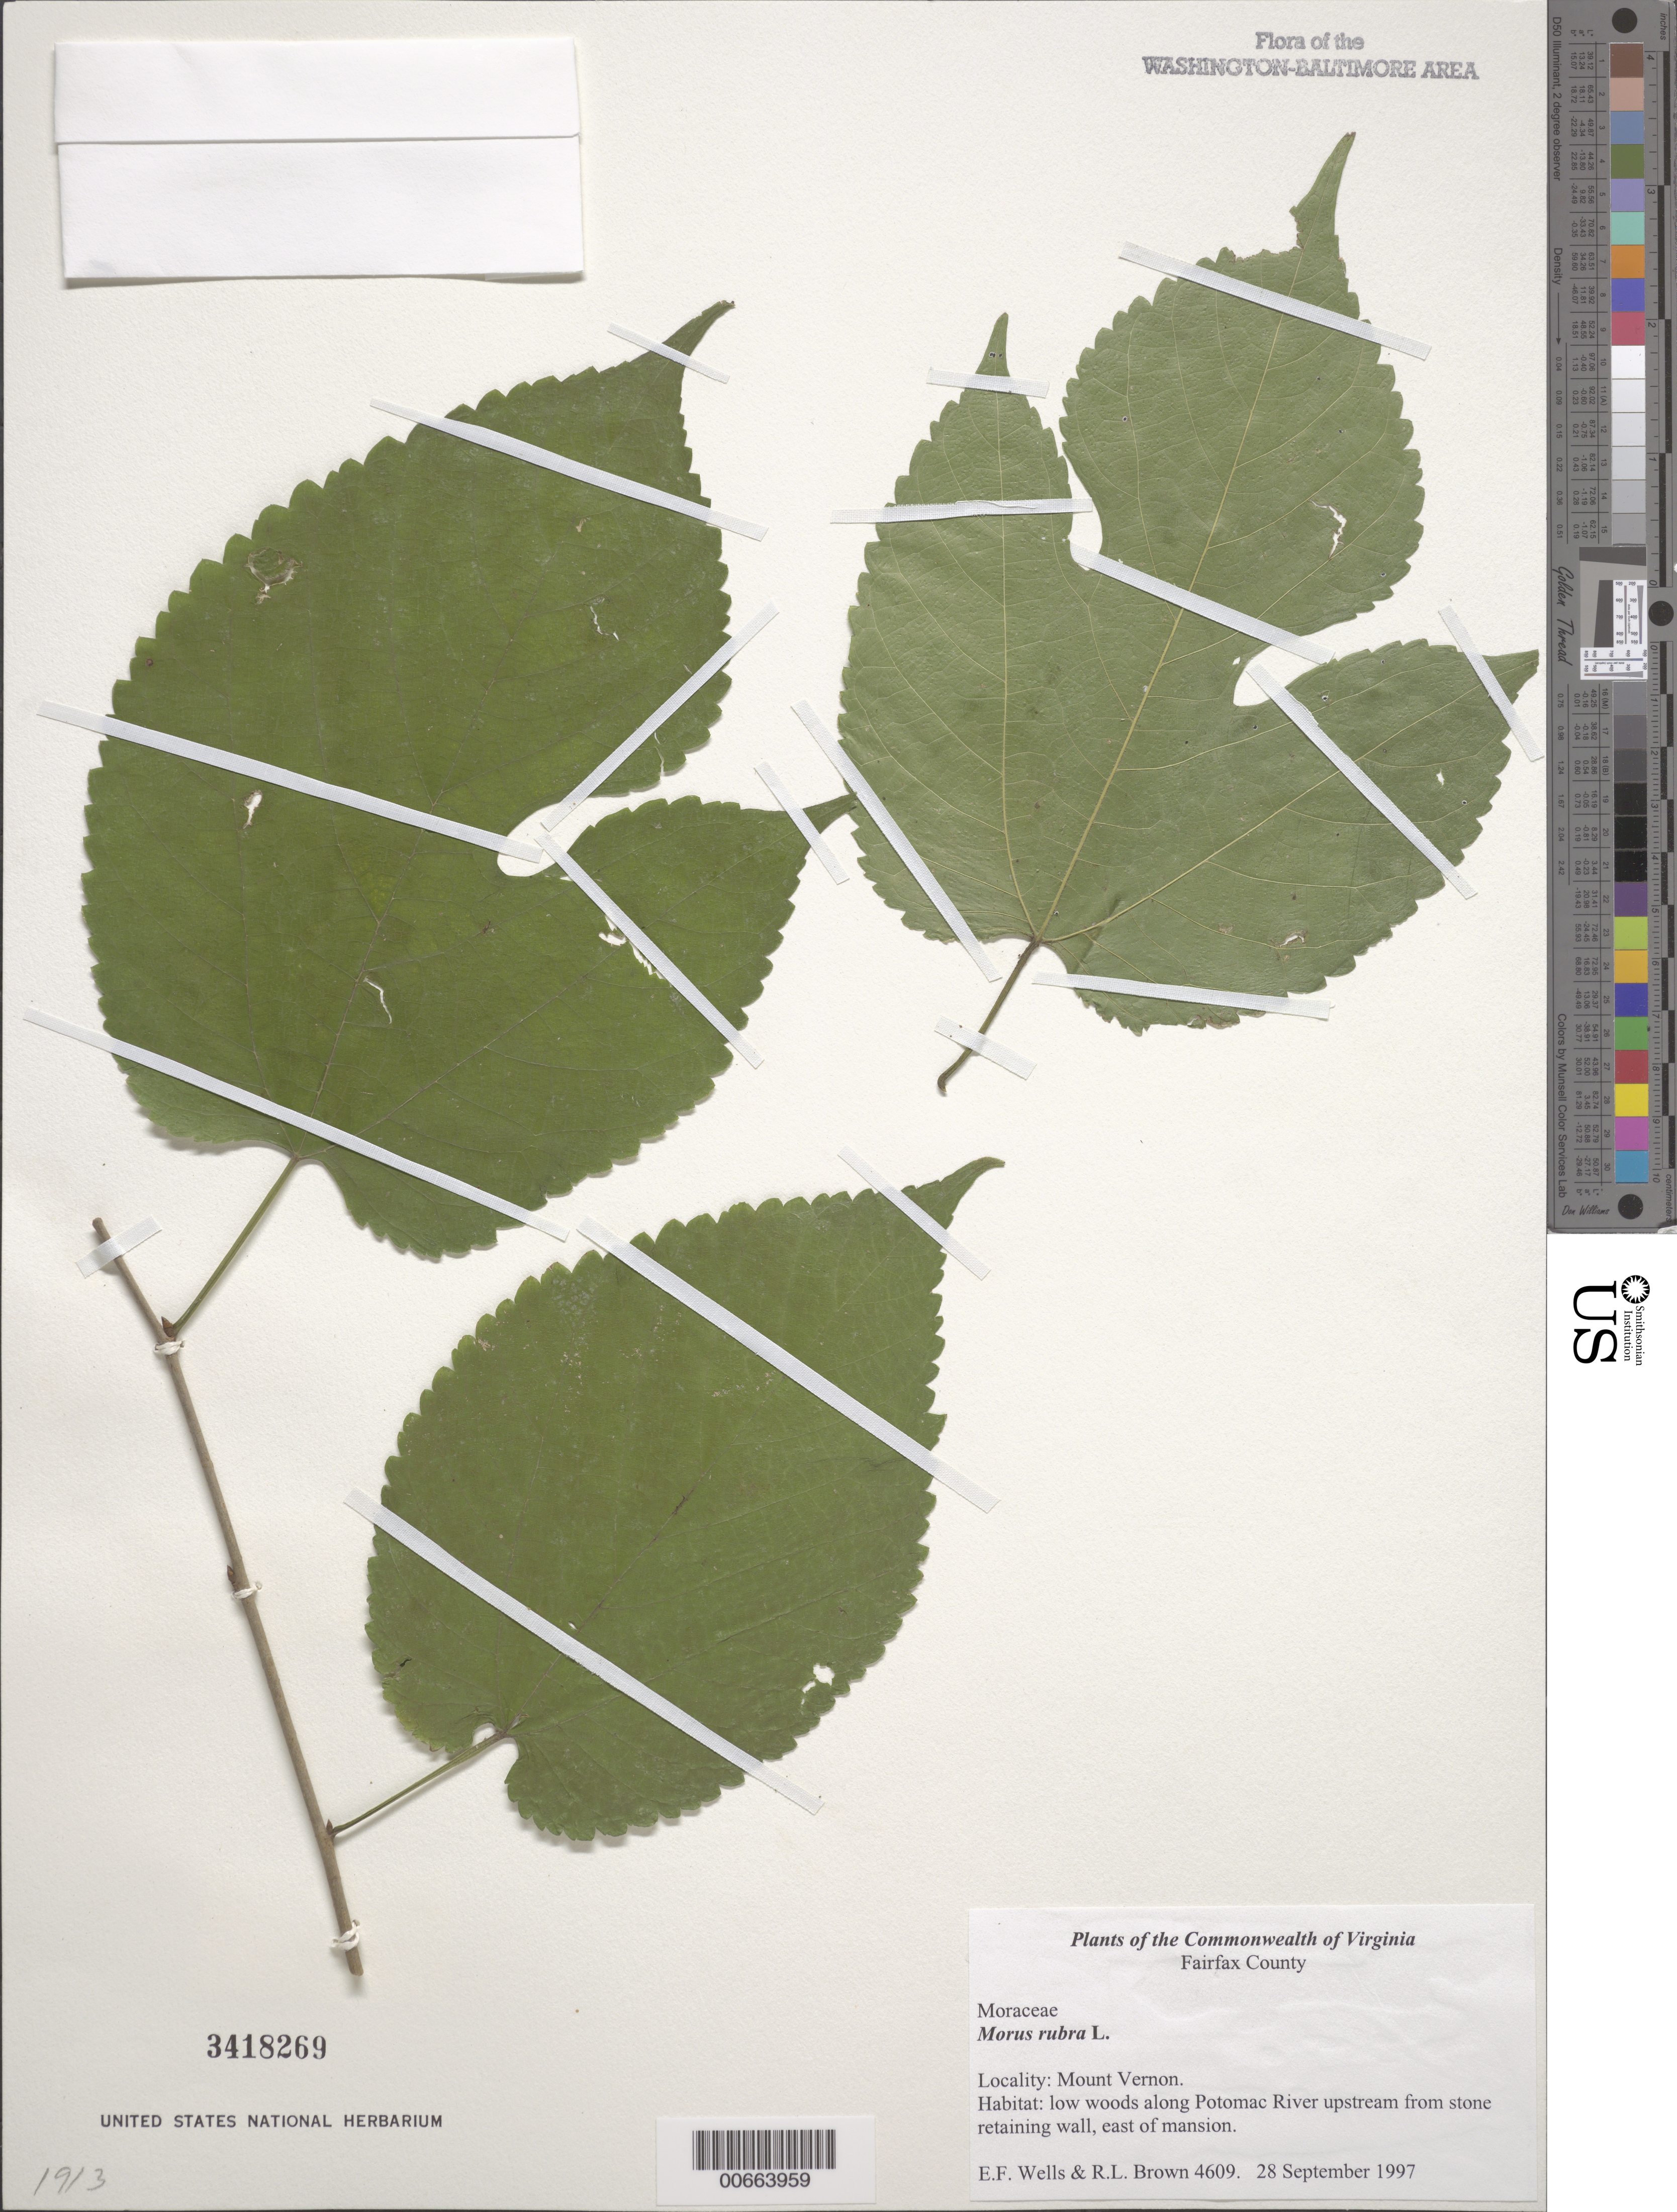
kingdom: Plantae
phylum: Tracheophyta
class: Magnoliopsida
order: Rosales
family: Moraceae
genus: Morus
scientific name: Morus rubra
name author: L.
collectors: E. F. Wells & R. L. Brown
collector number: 4609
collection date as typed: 28 Sep 1997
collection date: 1997-09-28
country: United States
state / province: Virginia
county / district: Fairfax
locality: Mount Vernon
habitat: low woods along Potomac River upstream from stone retaining wall, east of mansion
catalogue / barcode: US 3418269